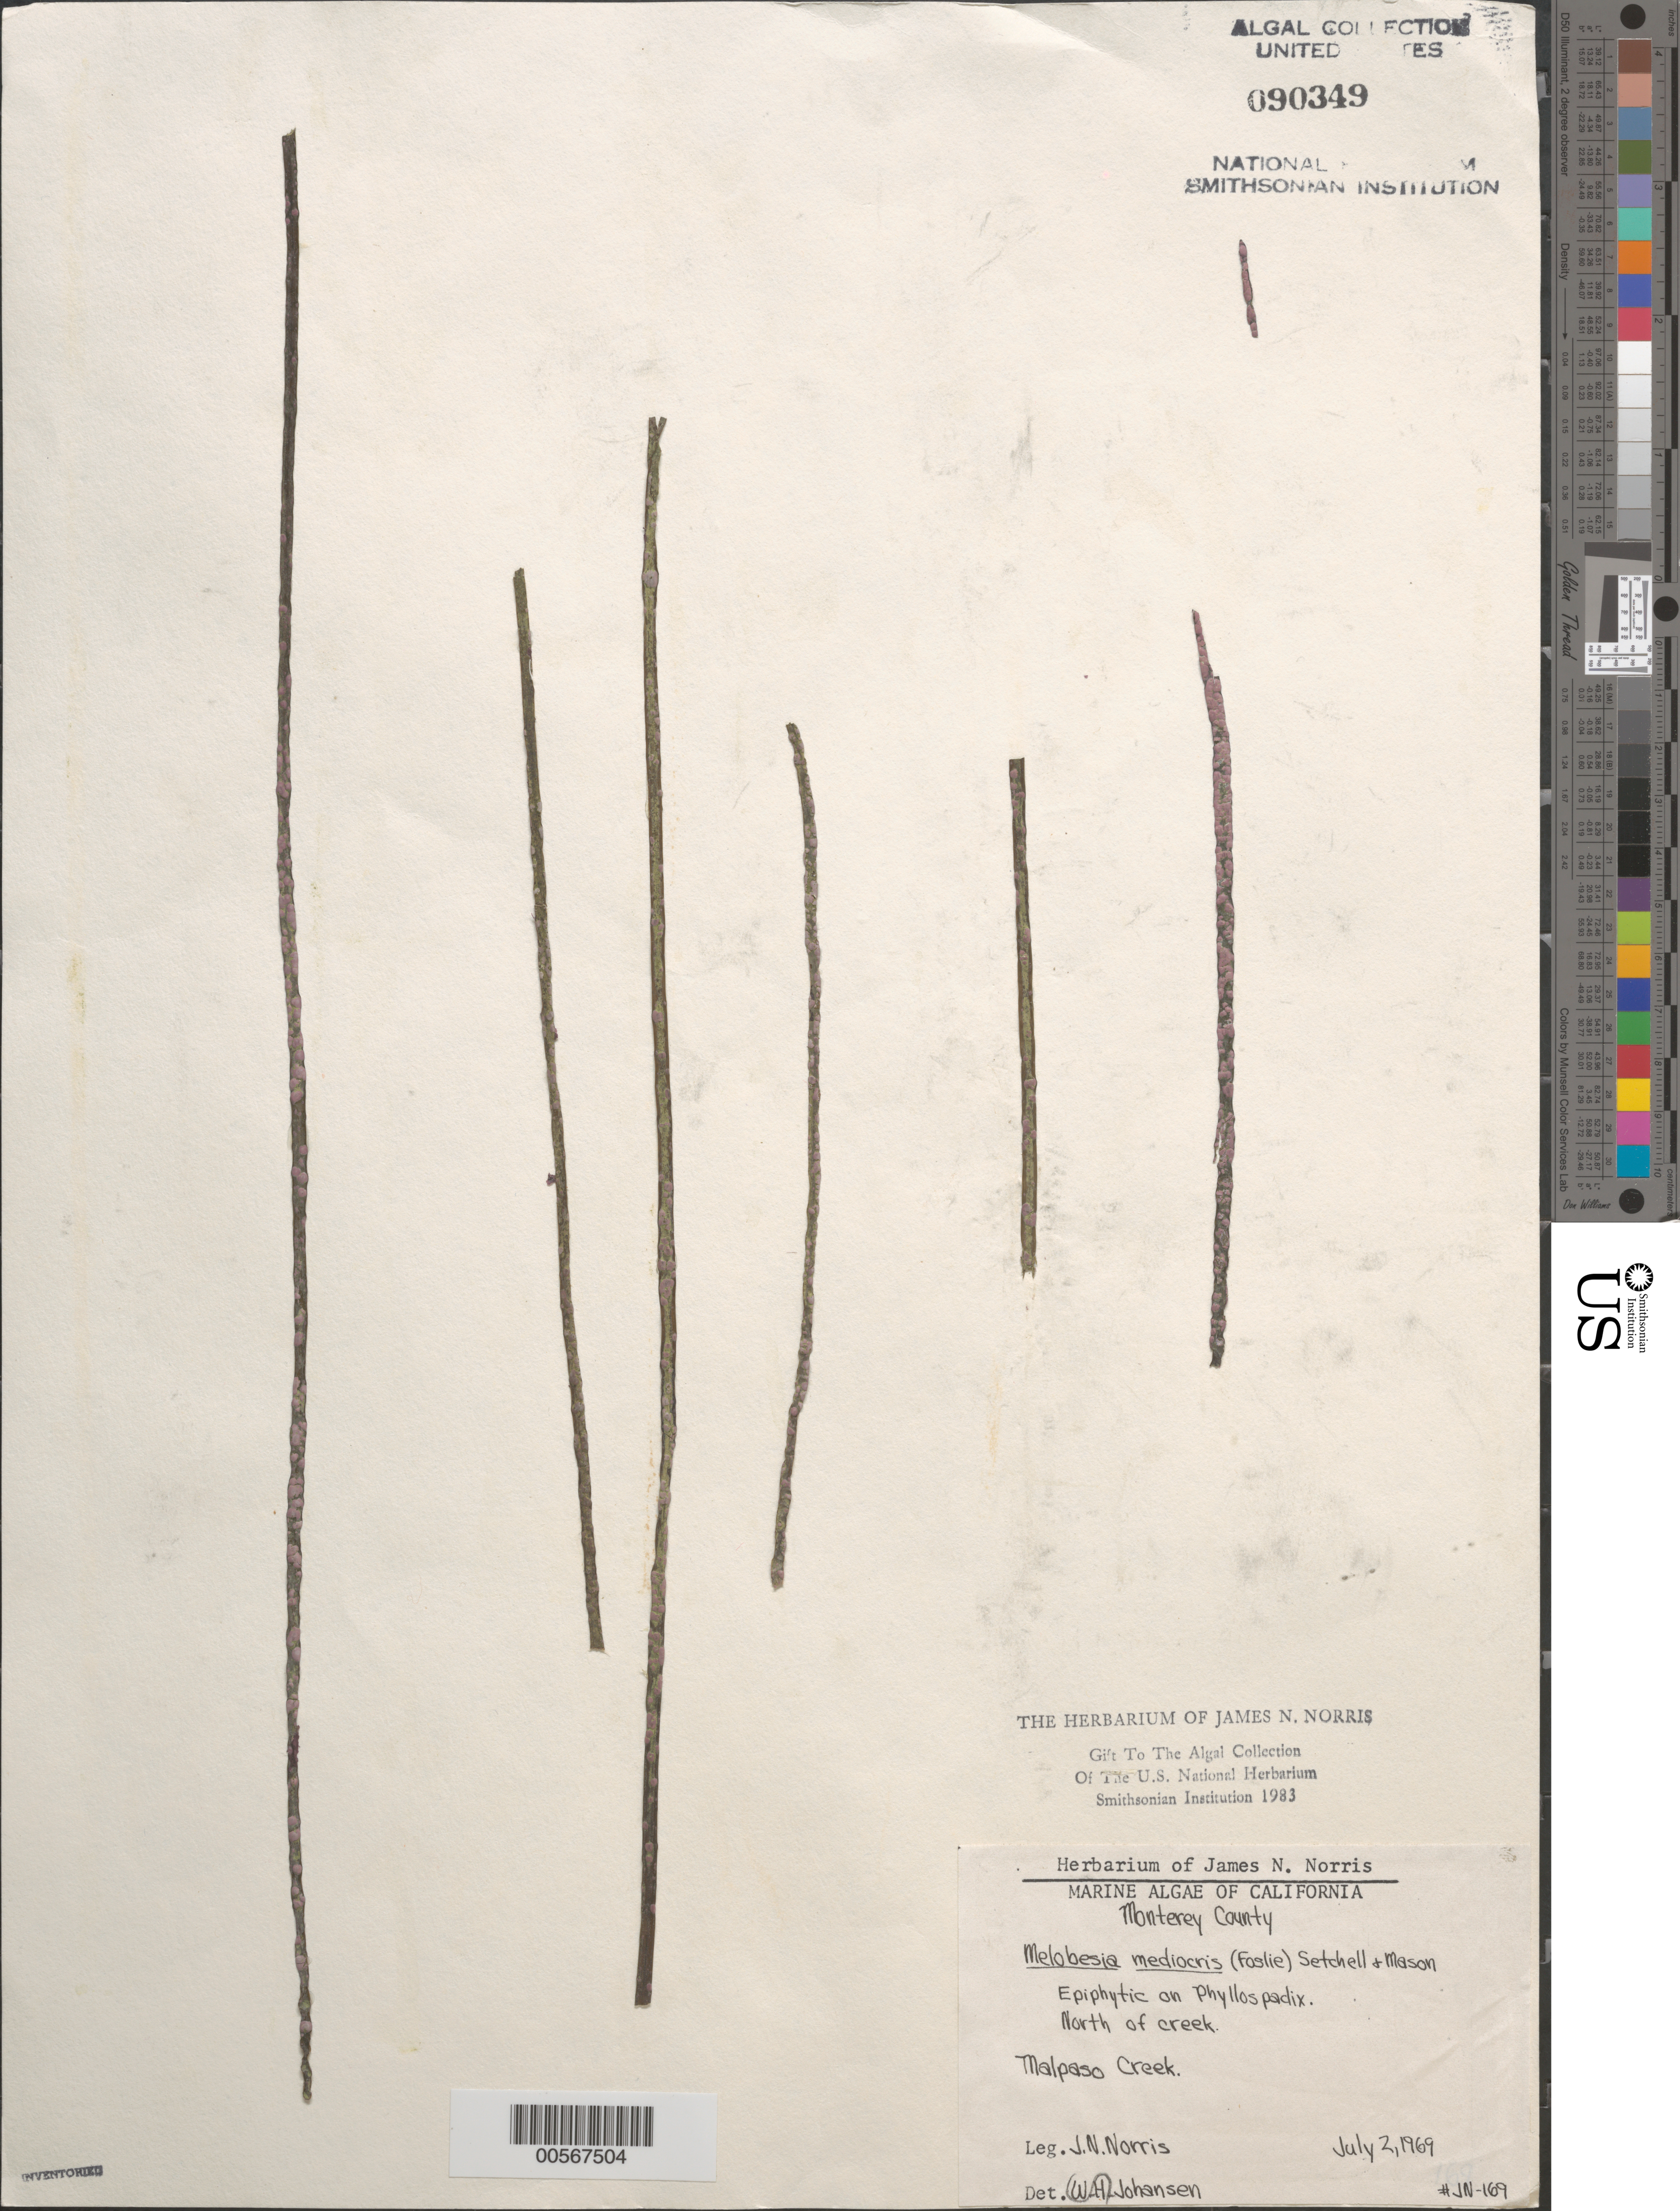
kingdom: Plantae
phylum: Rhodophyta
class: Florideophyceae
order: Corallinales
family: Hapalidiaceae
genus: Melobesia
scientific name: Melobesia mediocris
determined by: Johansen, H. W.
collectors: J. N. Norris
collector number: JN-169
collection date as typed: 02 Jul 1969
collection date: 1969-07-02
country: United States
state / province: California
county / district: Monterey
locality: North of Malpaso Creek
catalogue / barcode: US 90349